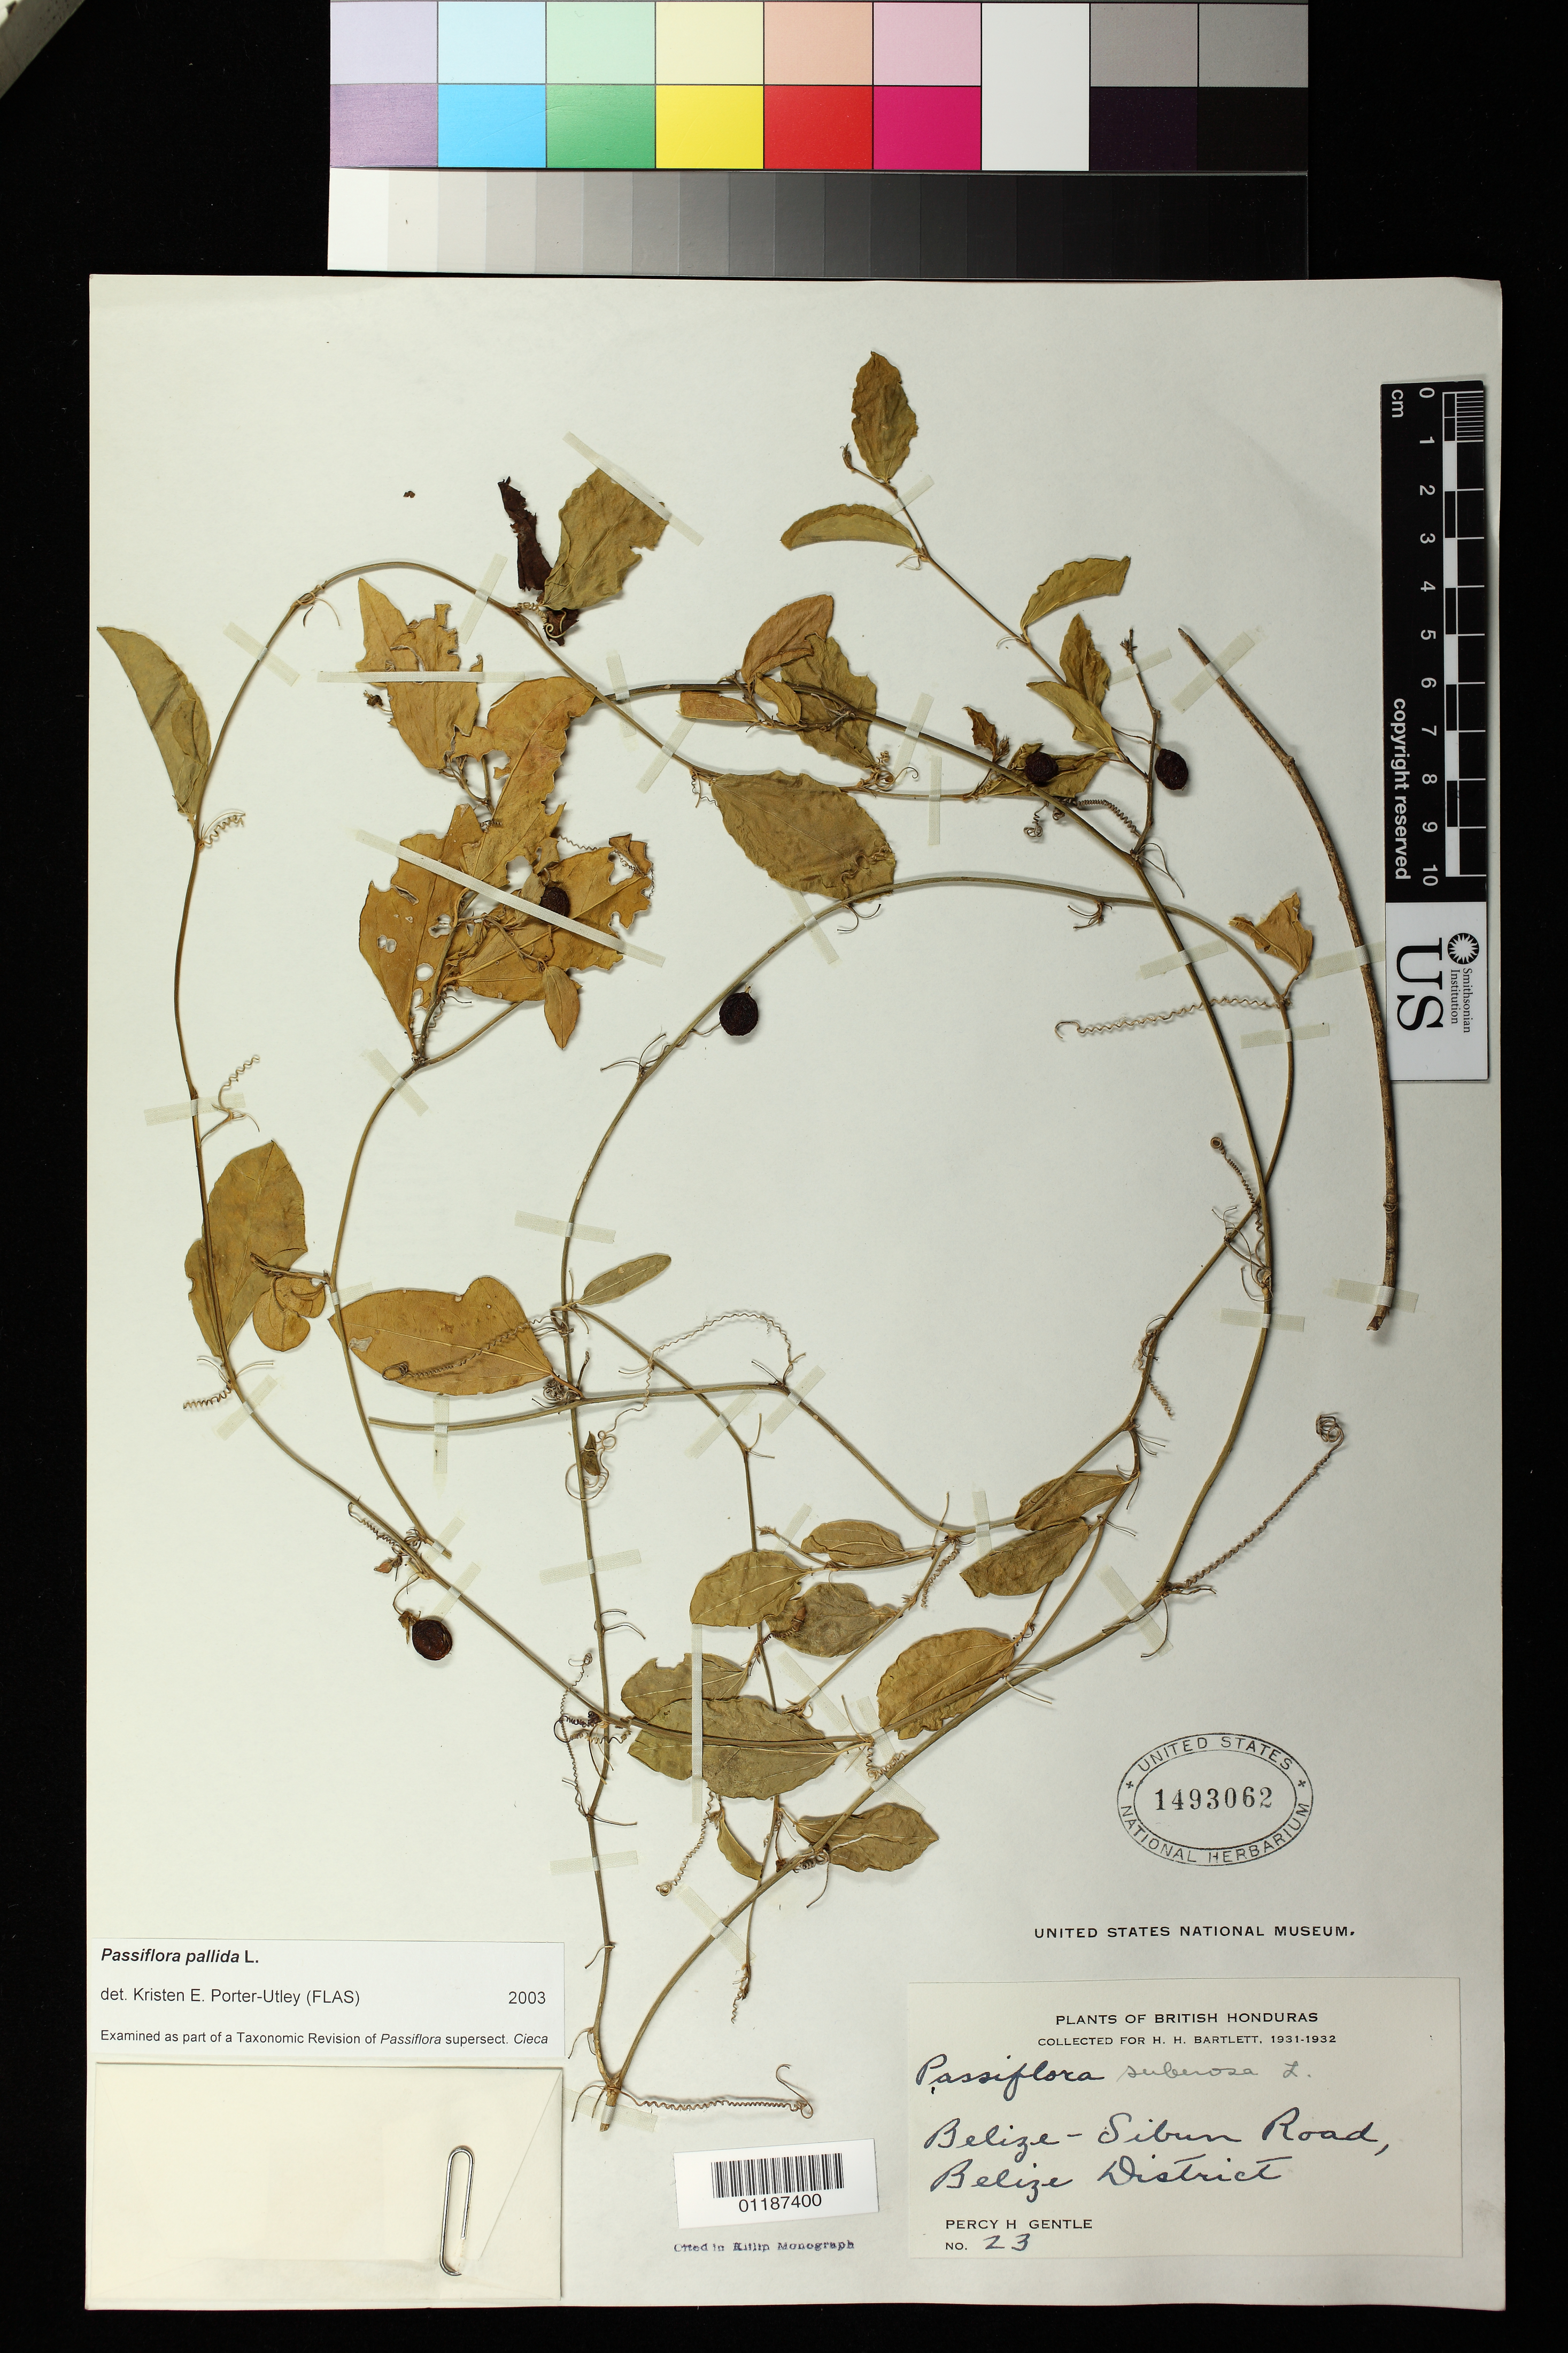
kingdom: Plantae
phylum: Tracheophyta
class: Magnoliopsida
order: Malpighiales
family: Passifloraceae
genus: Passiflora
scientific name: Passiflora pallida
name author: L.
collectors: P. H. Gentle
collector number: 23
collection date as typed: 1931 to -- --- 1932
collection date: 1931/1932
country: Belize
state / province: Belize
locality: Belize - Sibun road.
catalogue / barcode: US 1493062